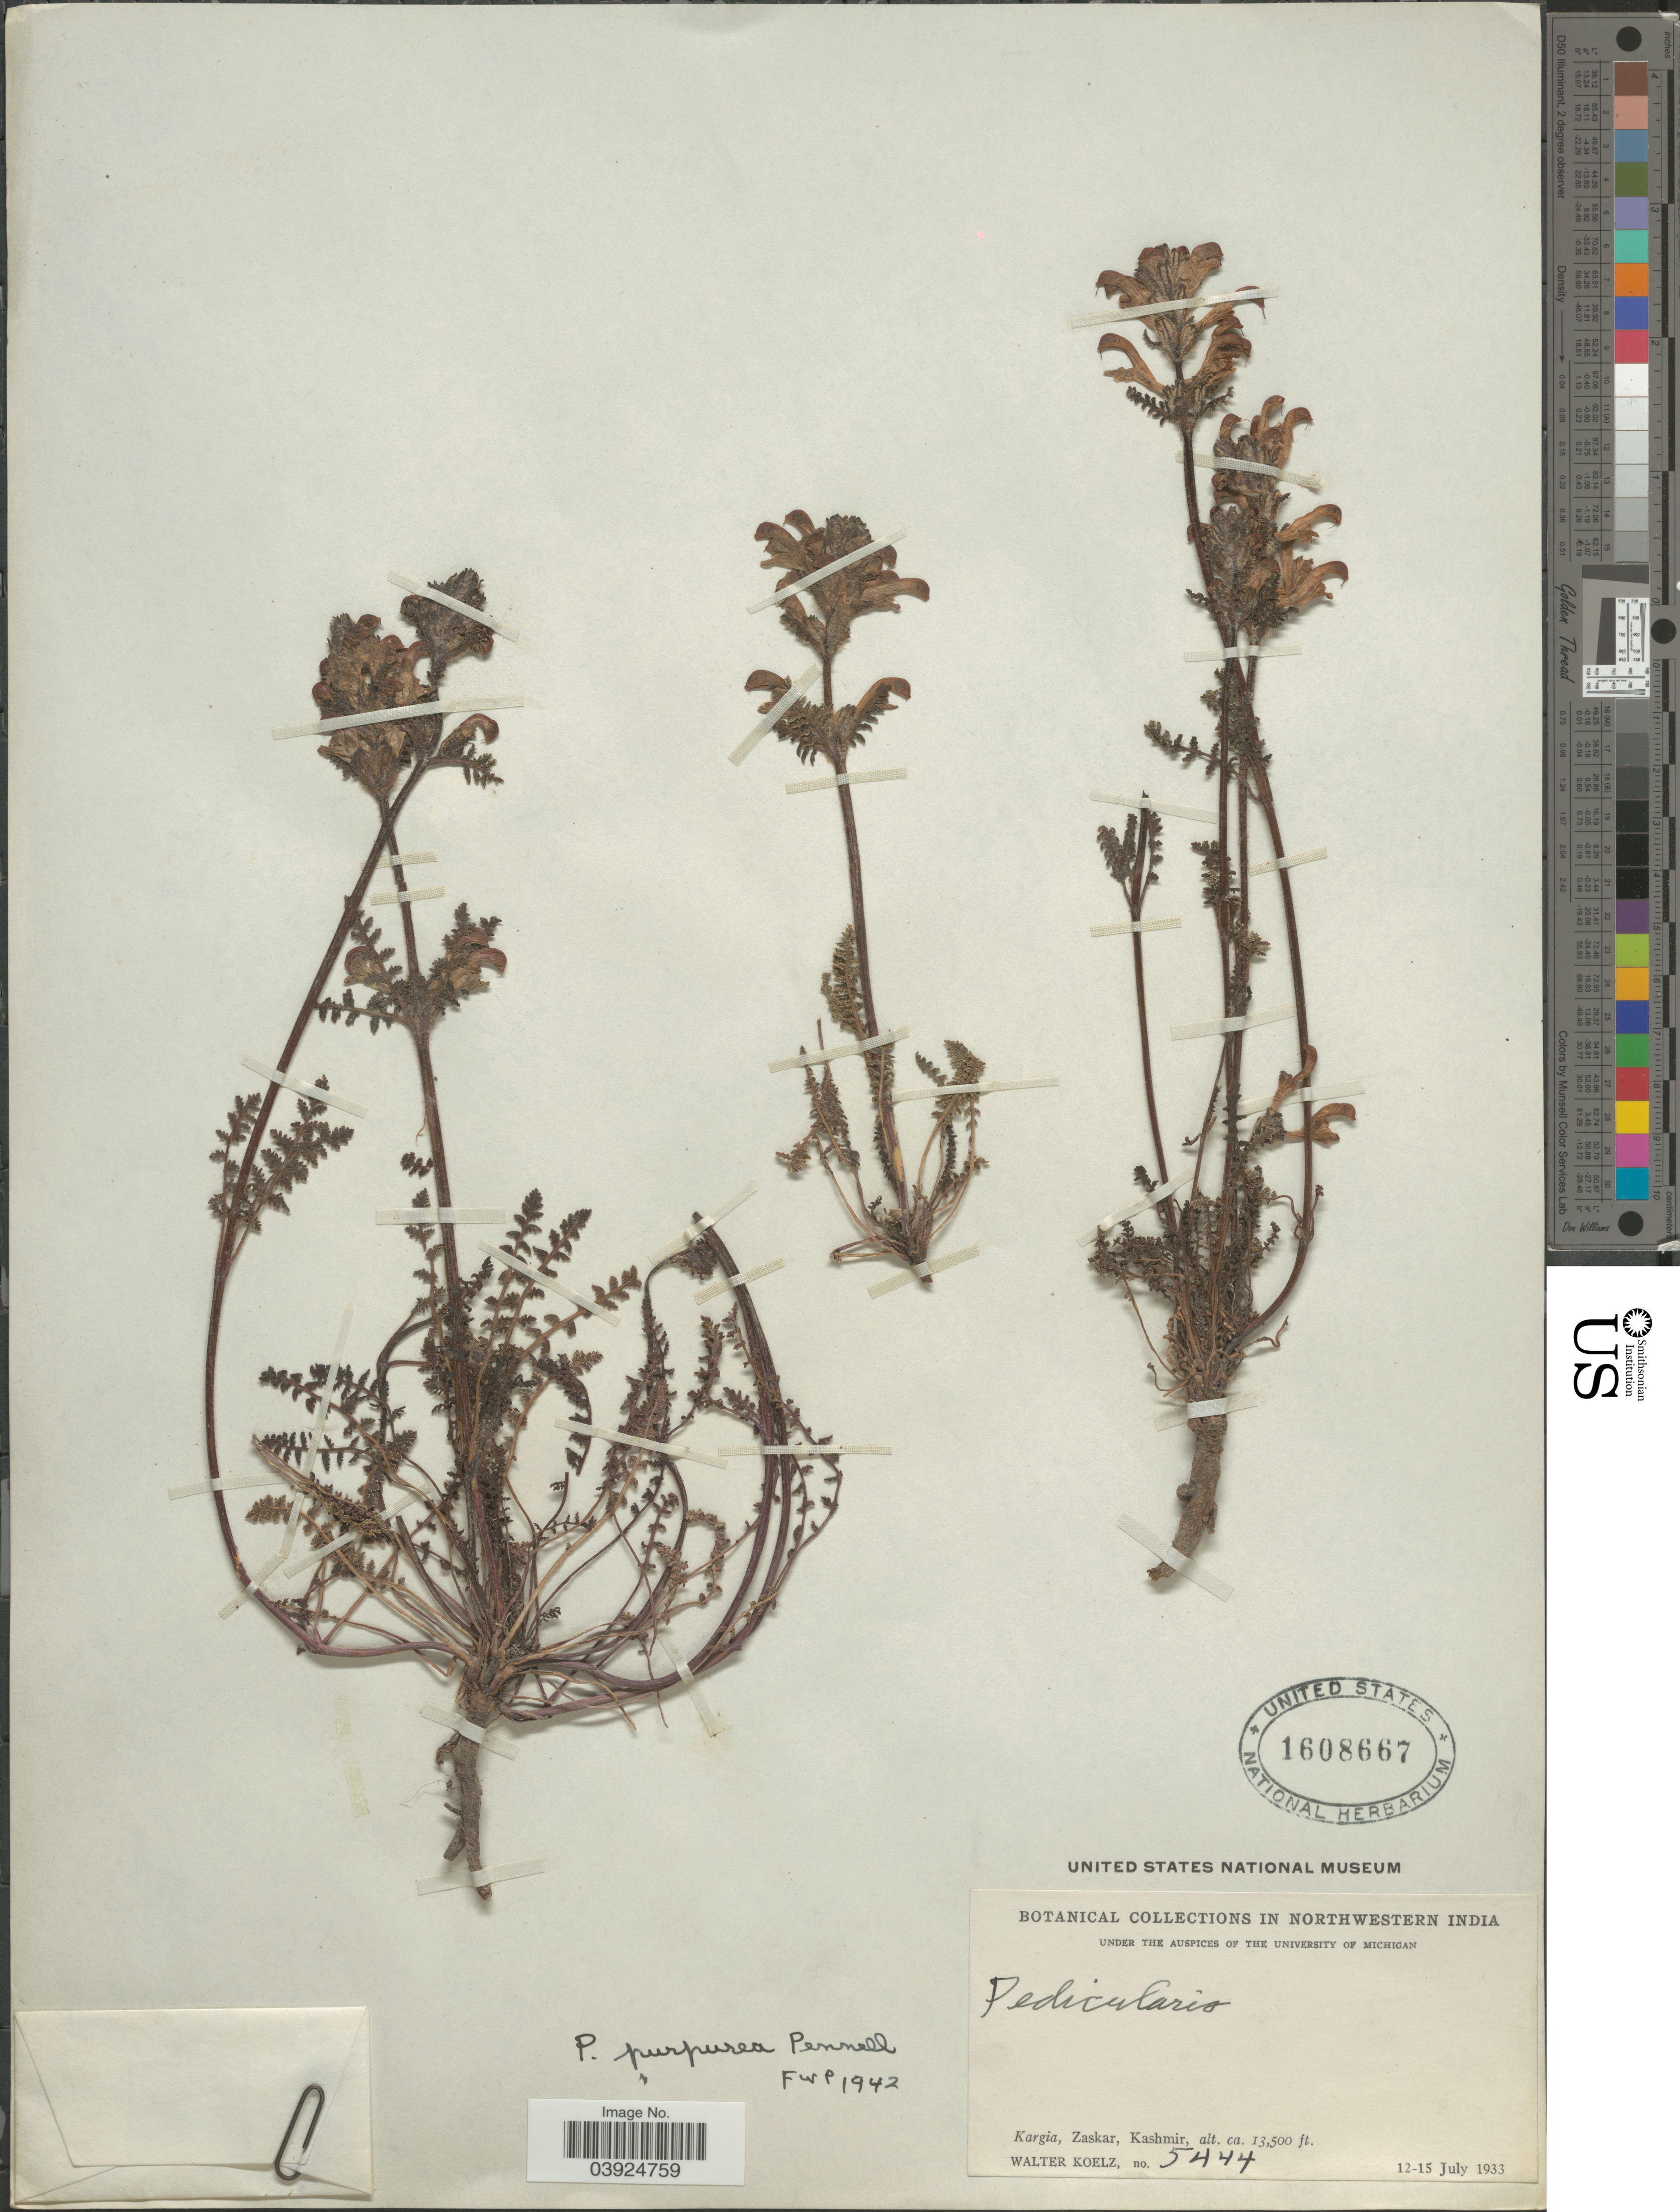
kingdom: Plantae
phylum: Tracheophyta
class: Magnoliopsida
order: Lamiales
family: Orobanchaceae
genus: Pedicularis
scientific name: Pedicularis purpurea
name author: Pennell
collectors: W. N. Koelz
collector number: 5444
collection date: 1933-07-12/1933-07-15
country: India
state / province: Jammu and Kashmir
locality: Northwestern India. Kargia, Zaskar, Kashmir.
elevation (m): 4115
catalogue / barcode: US 1608667